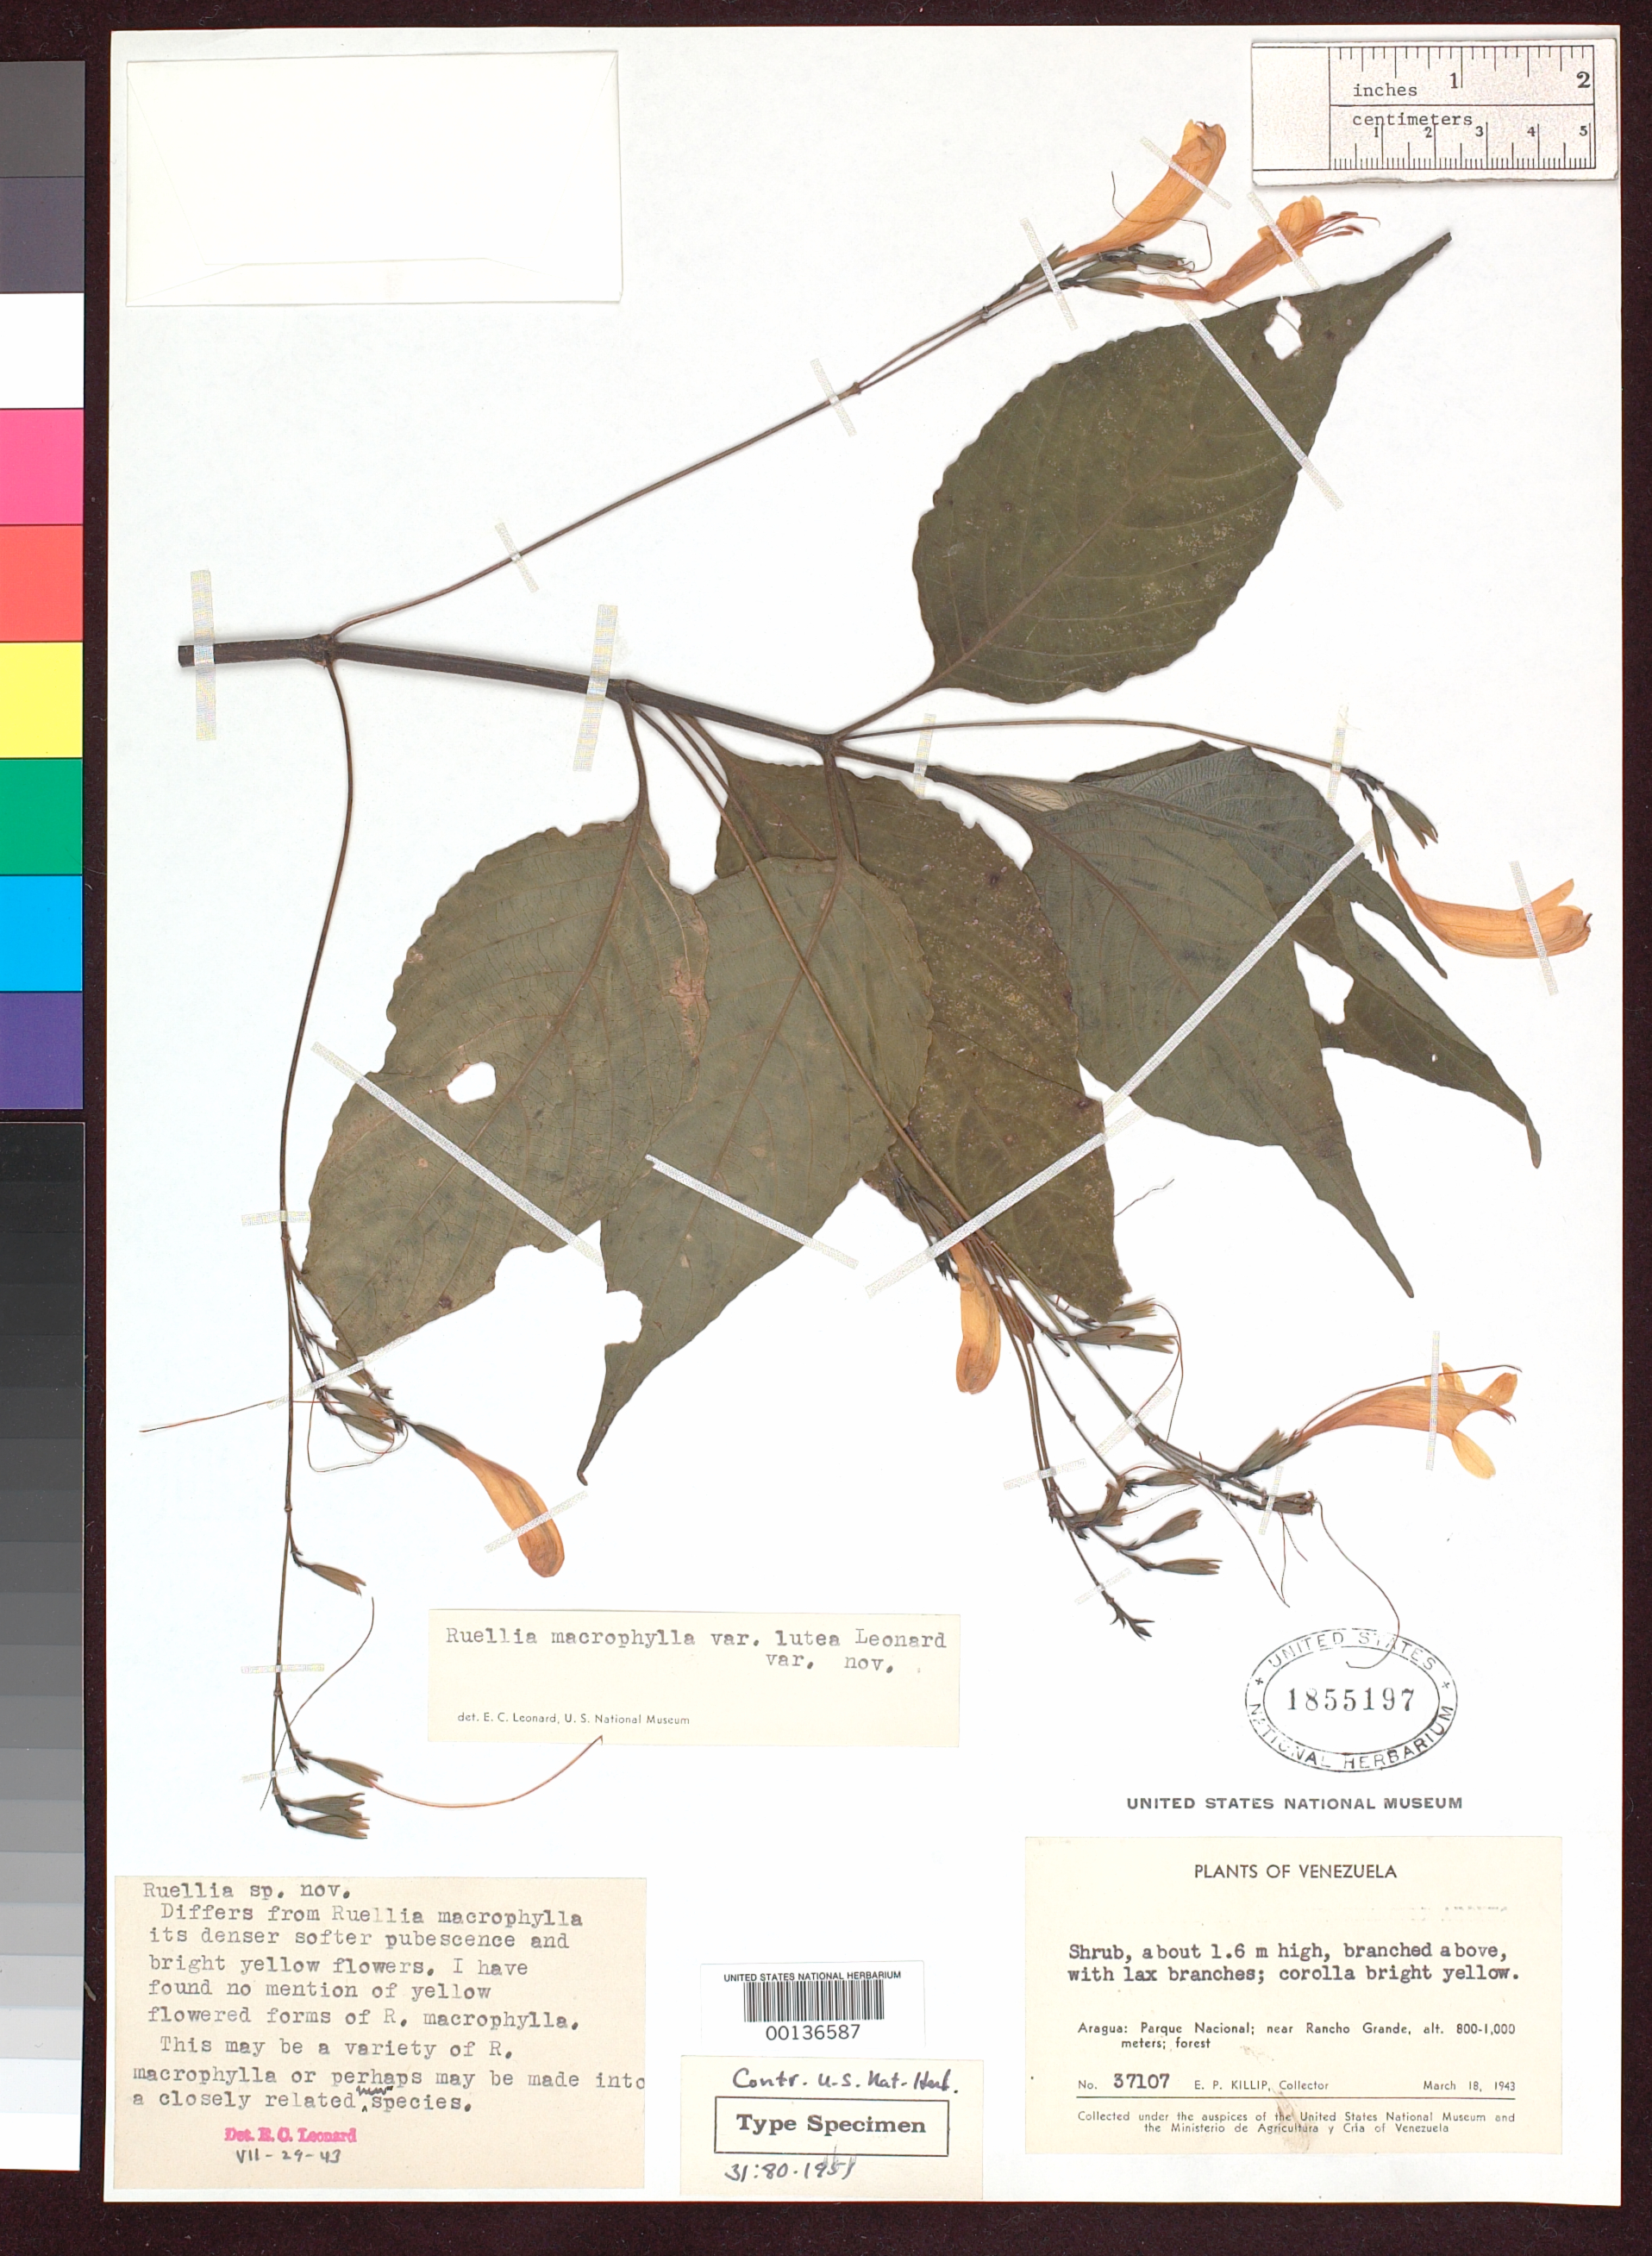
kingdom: Plantae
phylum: Tracheophyta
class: Magnoliopsida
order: Lamiales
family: Acanthaceae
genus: Ruellia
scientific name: Ruellia macrophylla var. lutea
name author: Leonard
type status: Holotype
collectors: E. P. Killip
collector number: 37197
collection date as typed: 18 Mar 1943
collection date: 1943-03-18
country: Venezuela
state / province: Aragua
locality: Near Rancho Grande National Park.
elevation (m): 800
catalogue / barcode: US 1855197